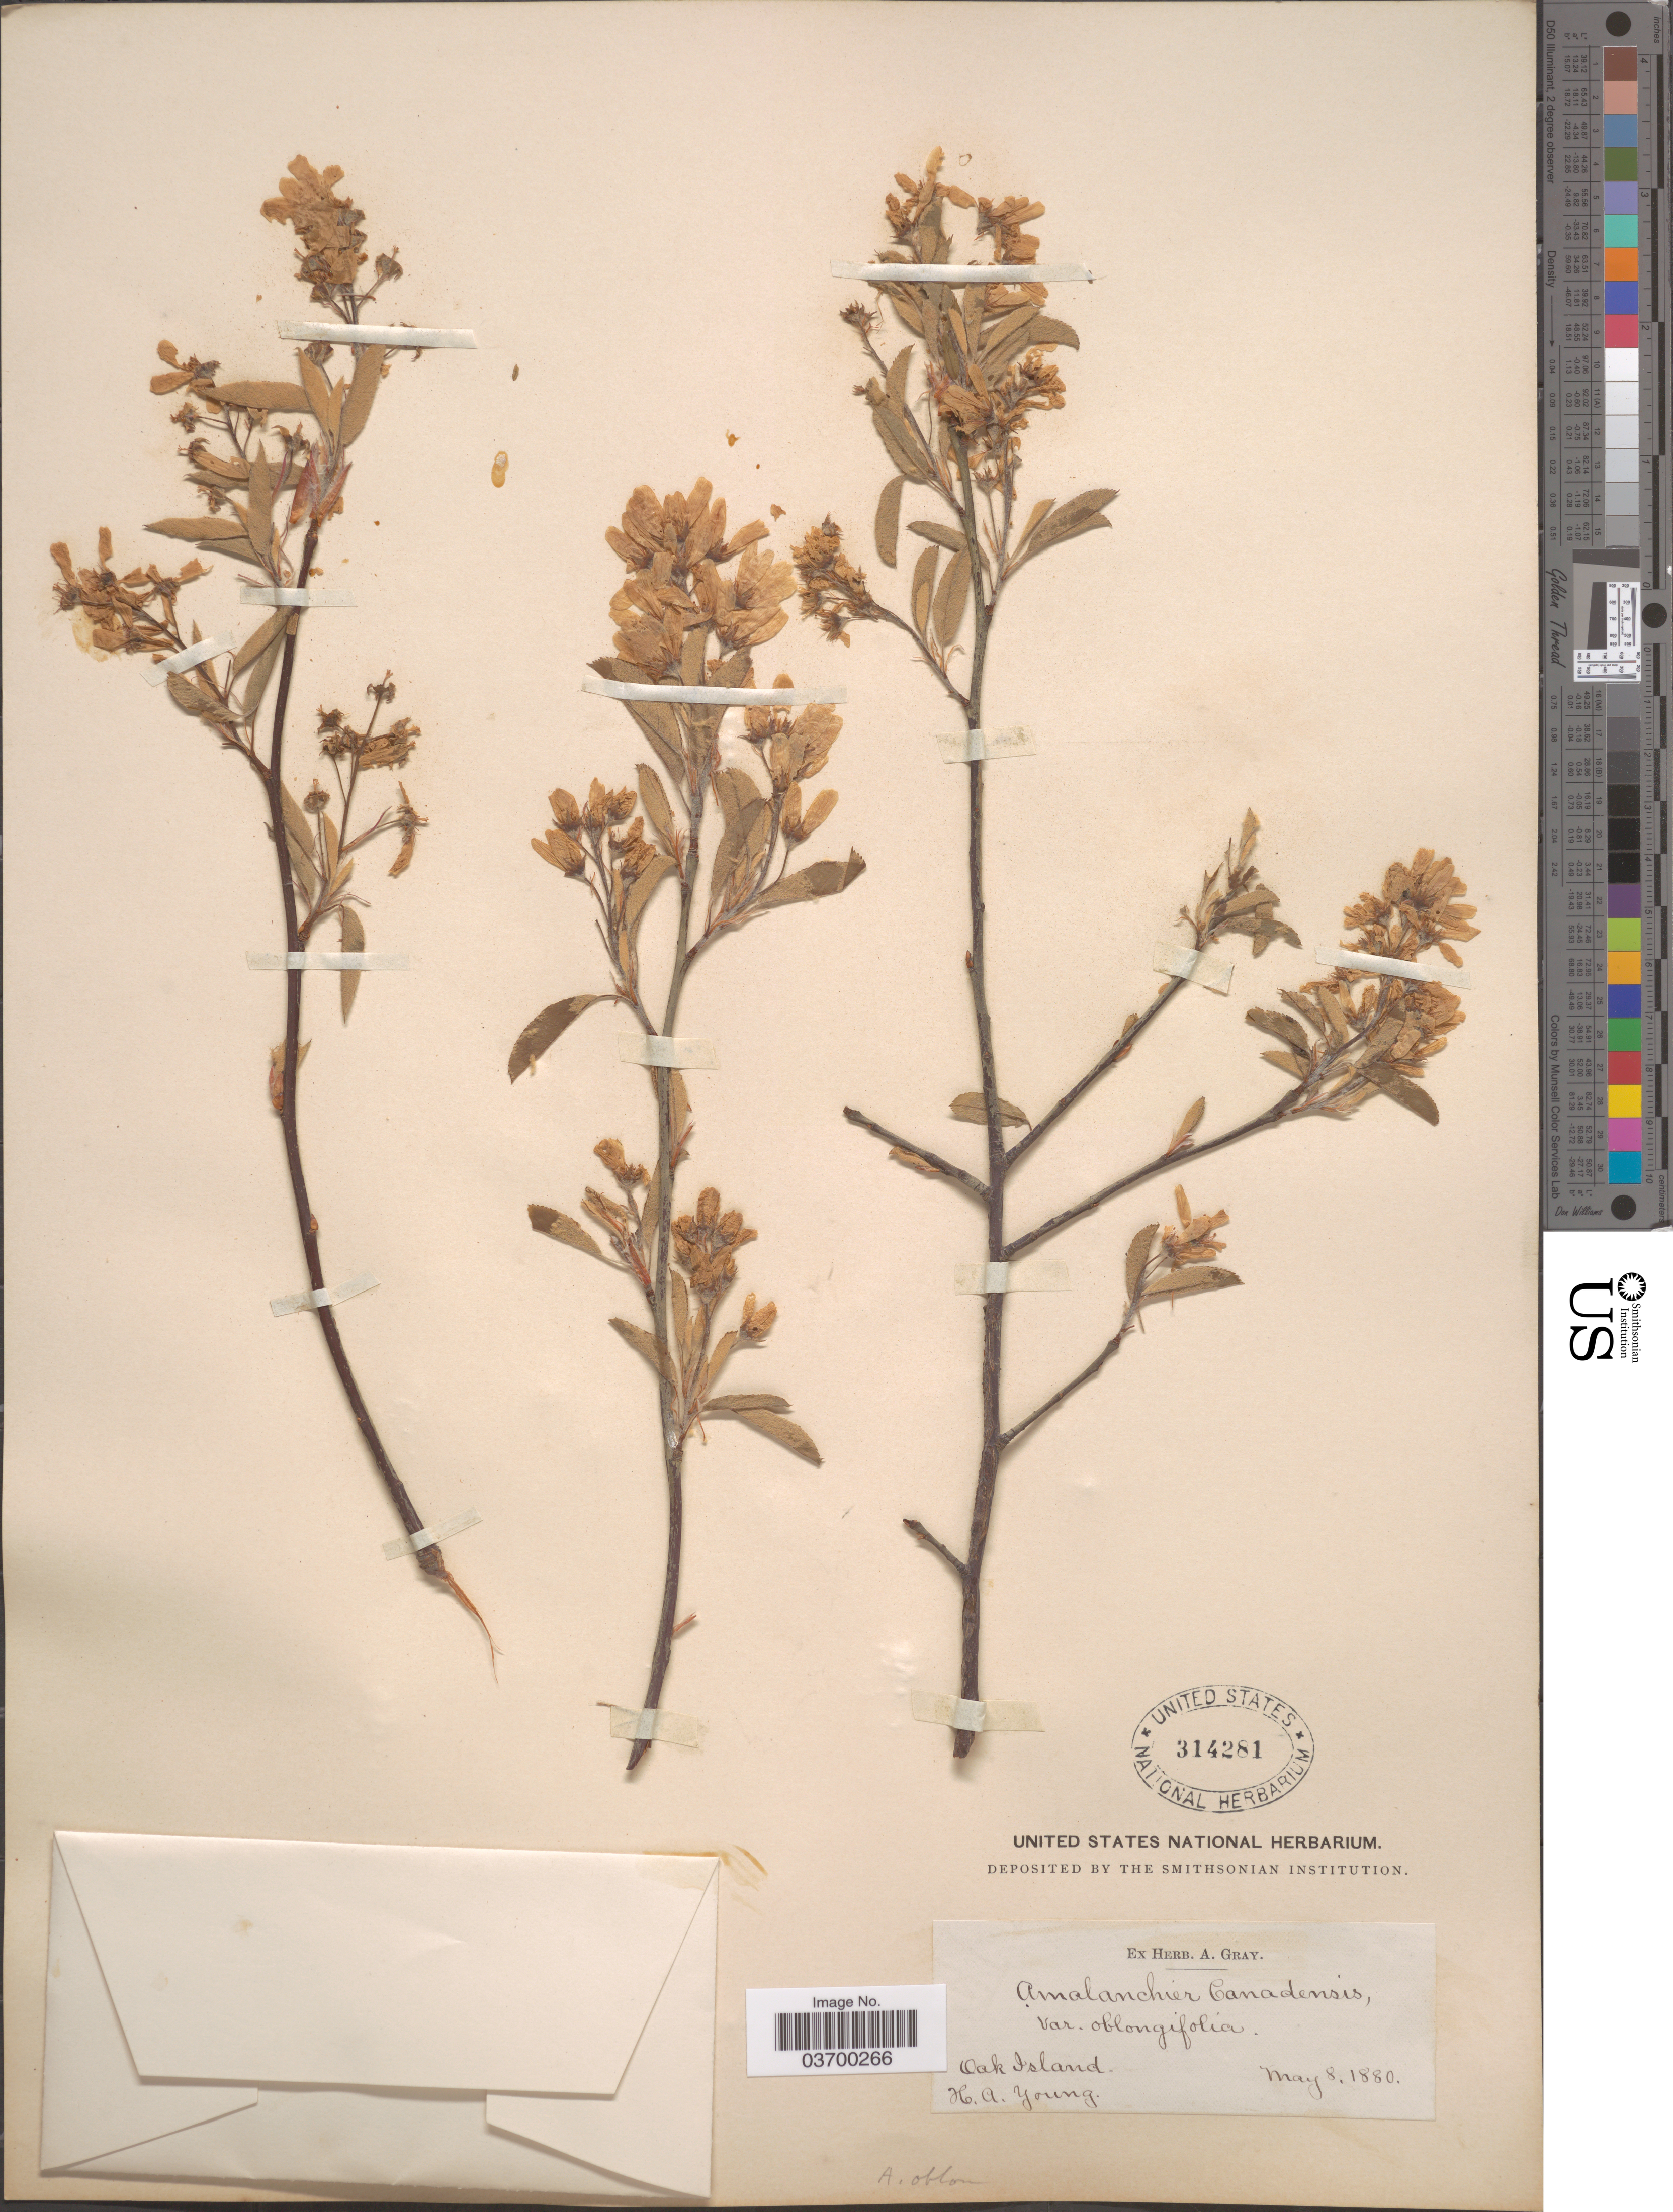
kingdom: Plantae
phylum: Tracheophyta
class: Magnoliopsida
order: Rosales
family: Rosaceae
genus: Amelanchier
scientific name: Amelanchier botryapium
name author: DC.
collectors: H. Young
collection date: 1880-05-08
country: United States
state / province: Massachusetts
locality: Oak Island.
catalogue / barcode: US 314281